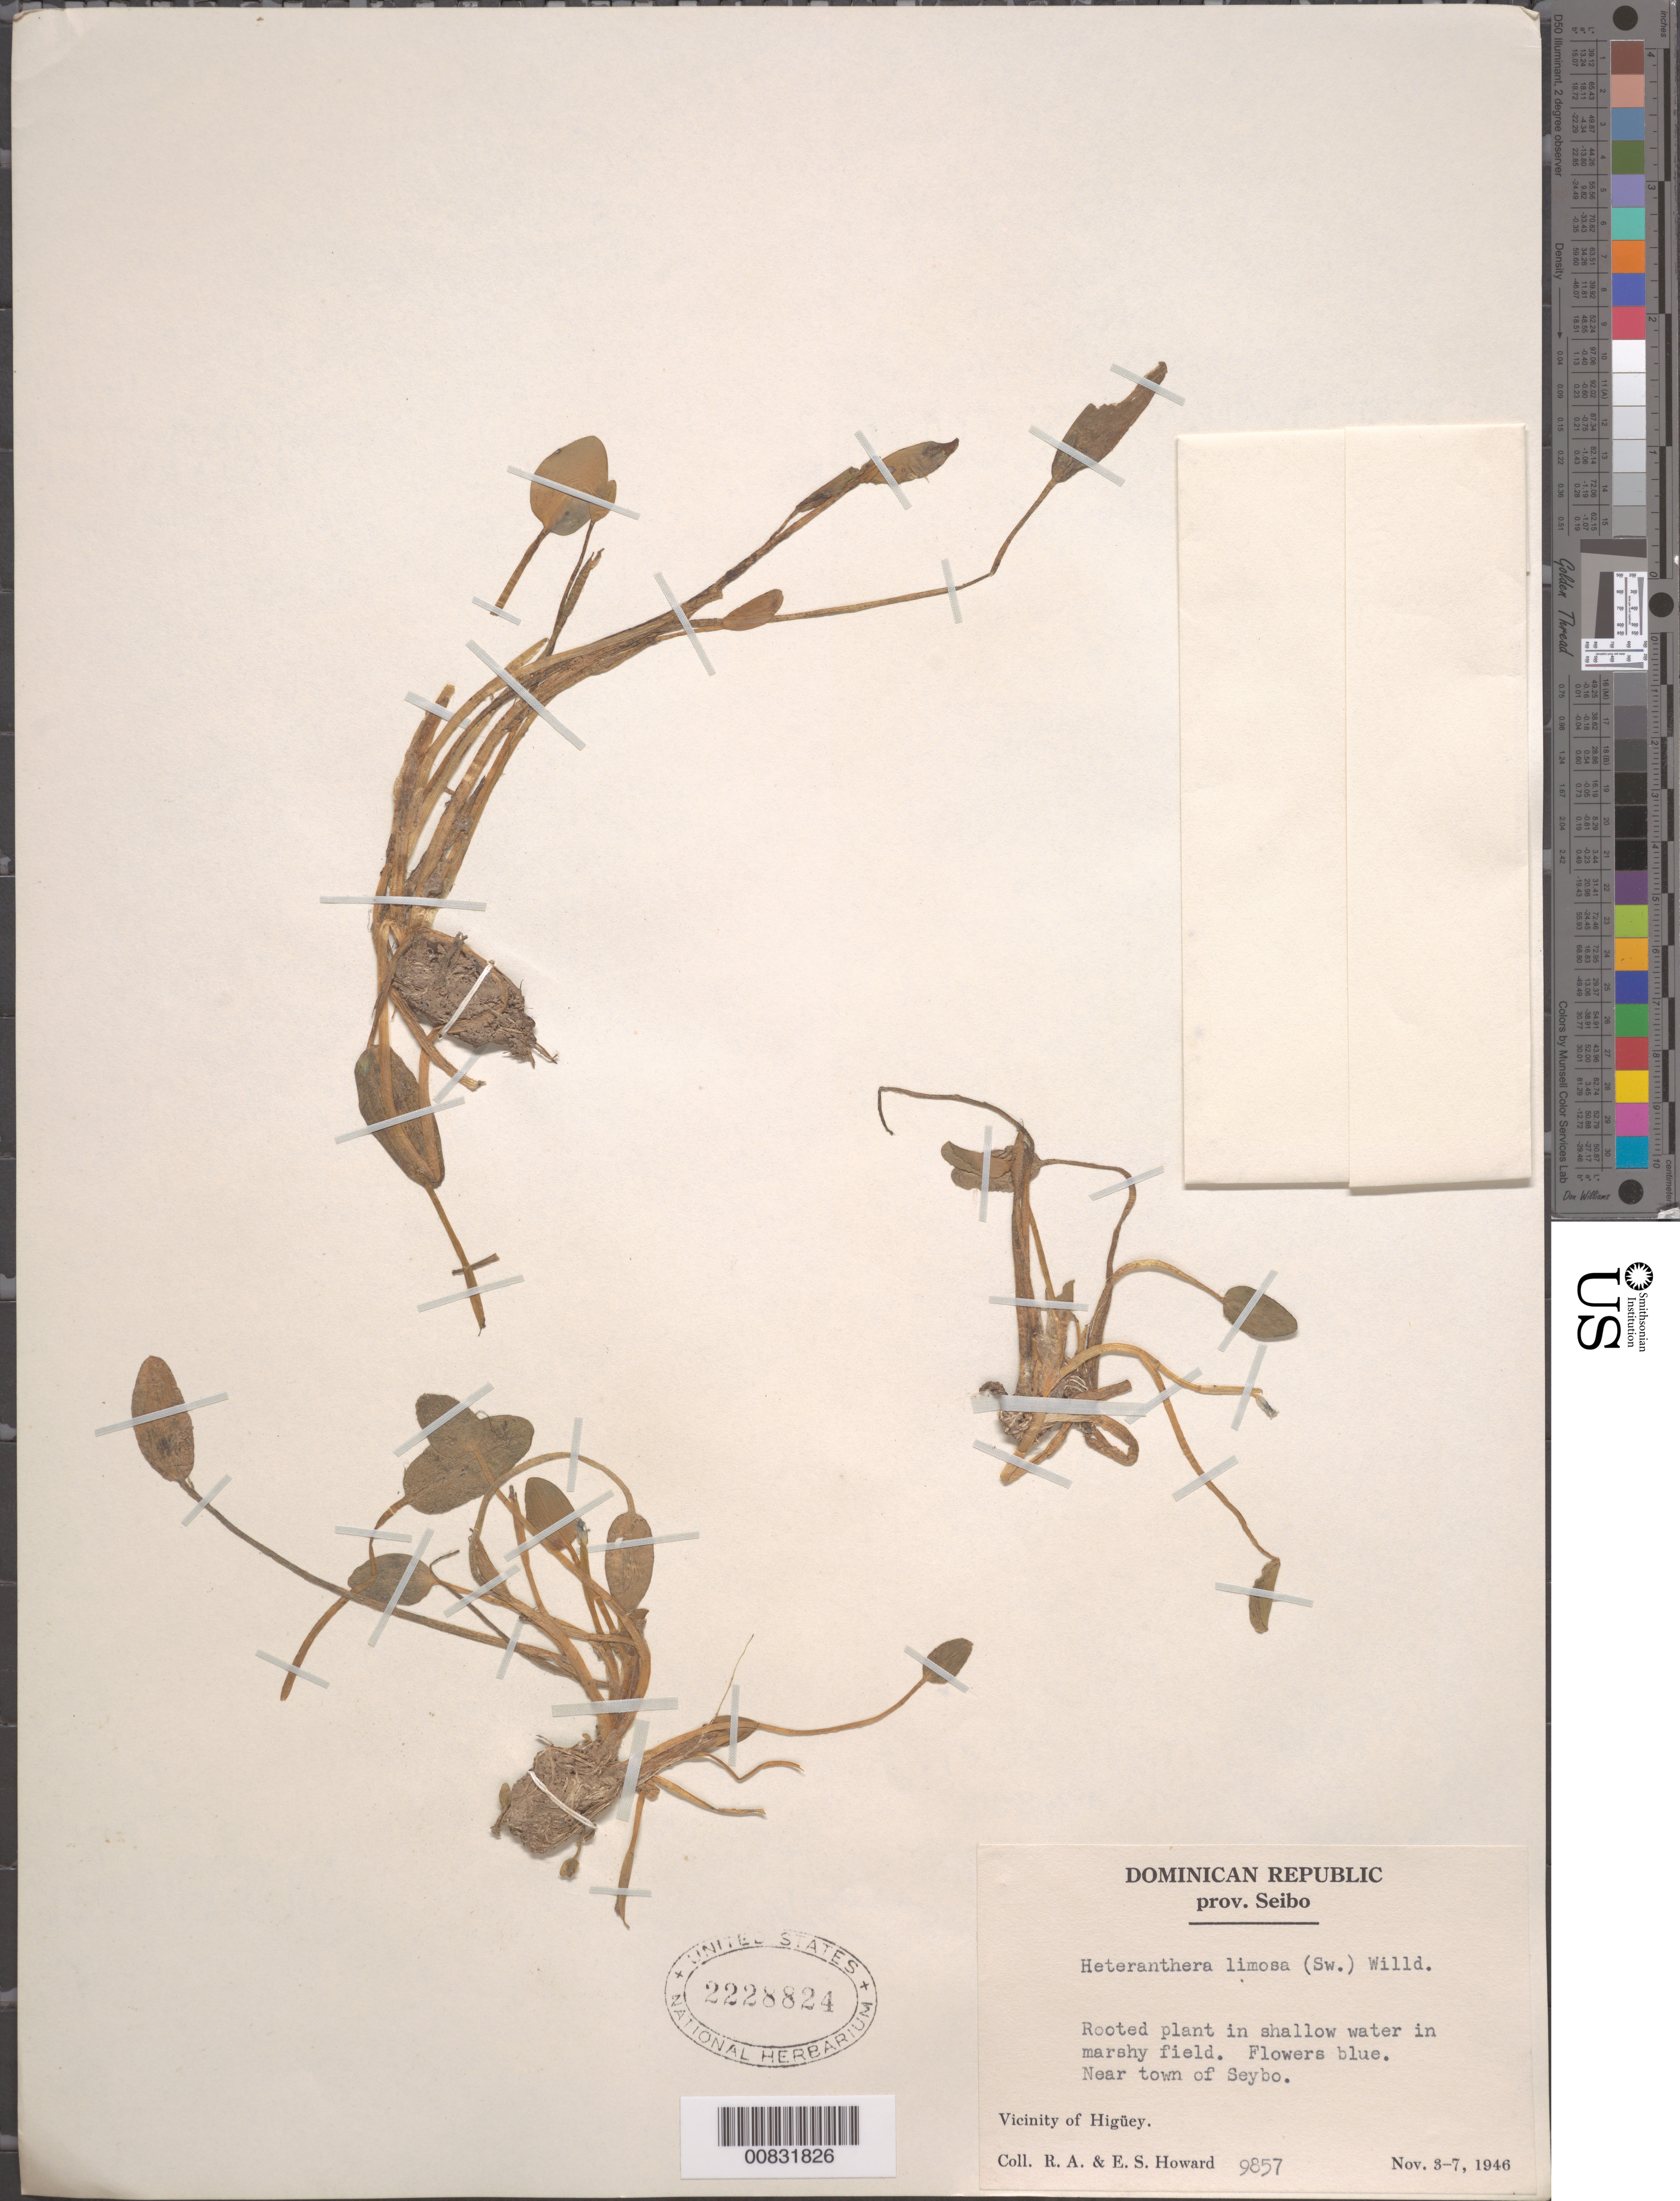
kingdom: Plantae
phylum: Tracheophyta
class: Liliopsida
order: Commelinales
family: Pontederiaceae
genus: Heteranthera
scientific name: Heteranthera limosa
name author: (Sw.) Willd.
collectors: R. A. Howard & E. S. Howard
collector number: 9857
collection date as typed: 03 Nov 1946 to 07 Nov 1946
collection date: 1946-11-03/1946-11-07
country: Dominican Republic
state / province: El Seibo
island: Hispaniola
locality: Vicinity of Higüey. Marshy field, near town of Seybo.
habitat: In shallow water in marshy field.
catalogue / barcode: US 2228824